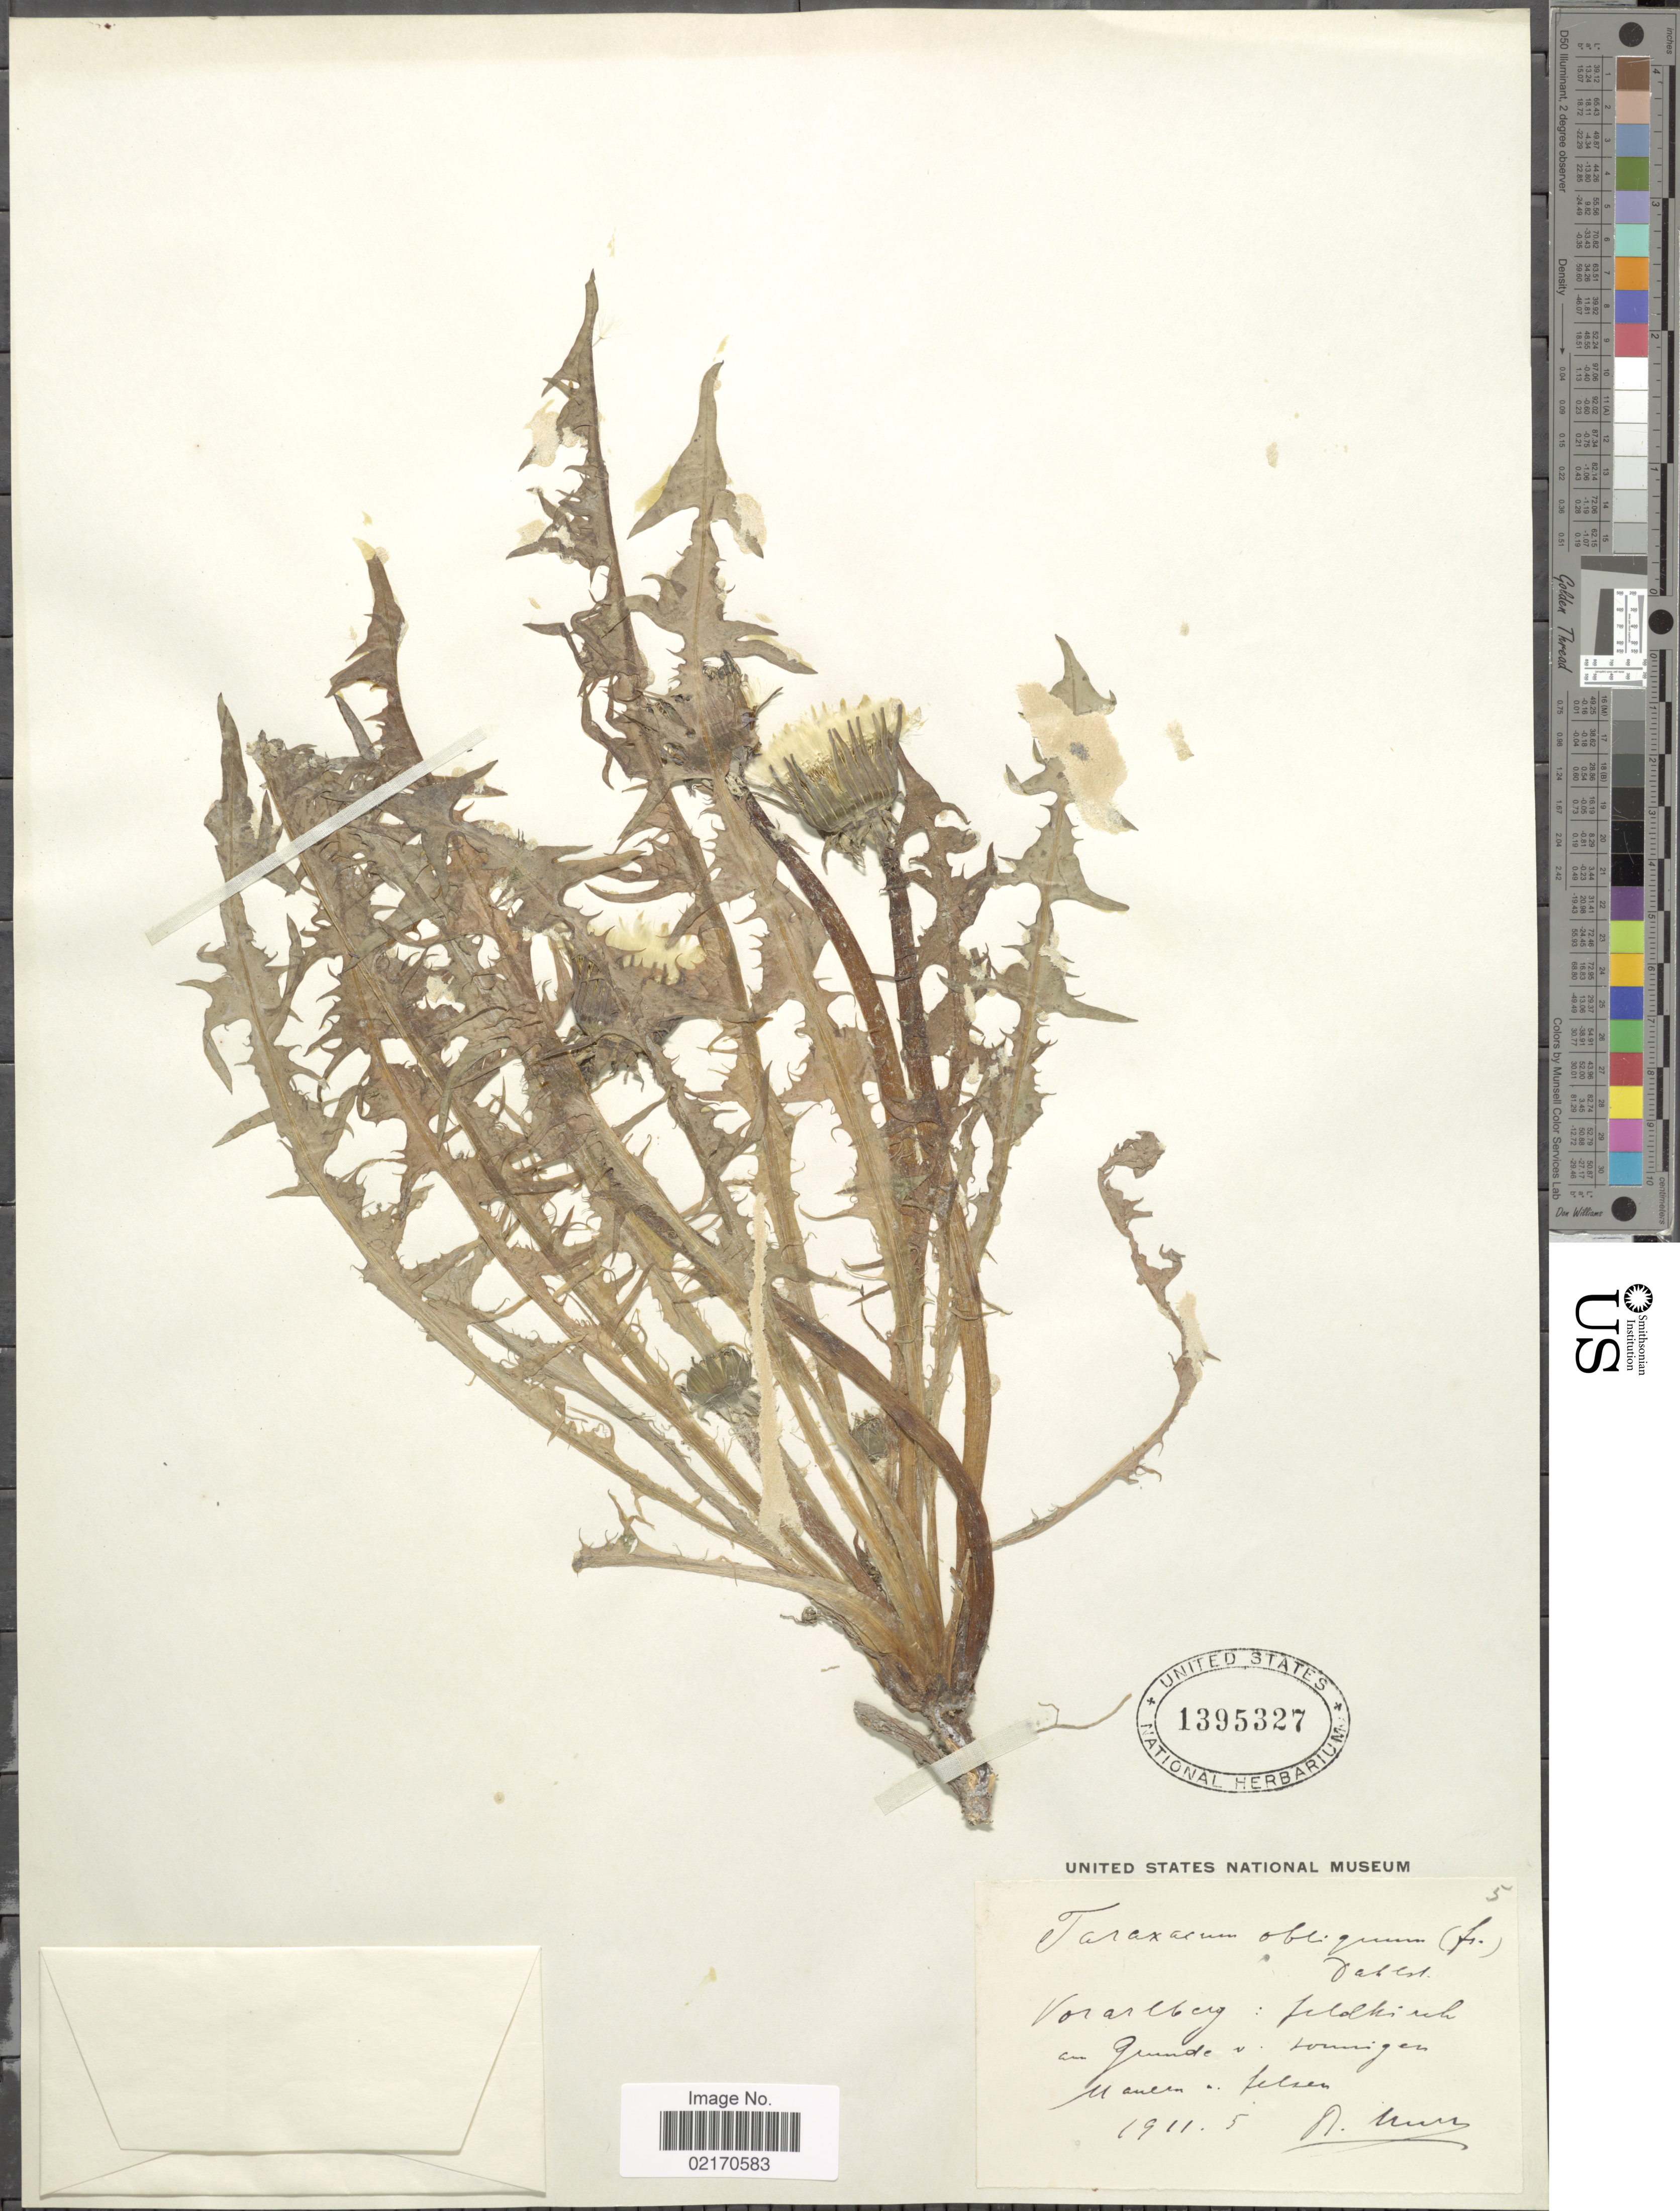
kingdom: Plantae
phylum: Tracheophyta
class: Magnoliopsida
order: Asterales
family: Asteraceae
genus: Taraxacum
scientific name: Taraxacum obliquum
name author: (Fr.) Dahlst.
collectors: N. Nun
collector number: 5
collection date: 1911-05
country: Austria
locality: Vorarlberg: feldkirch am grunde v. somigen U aneen a felsen. [interpreted]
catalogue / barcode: US 1395327